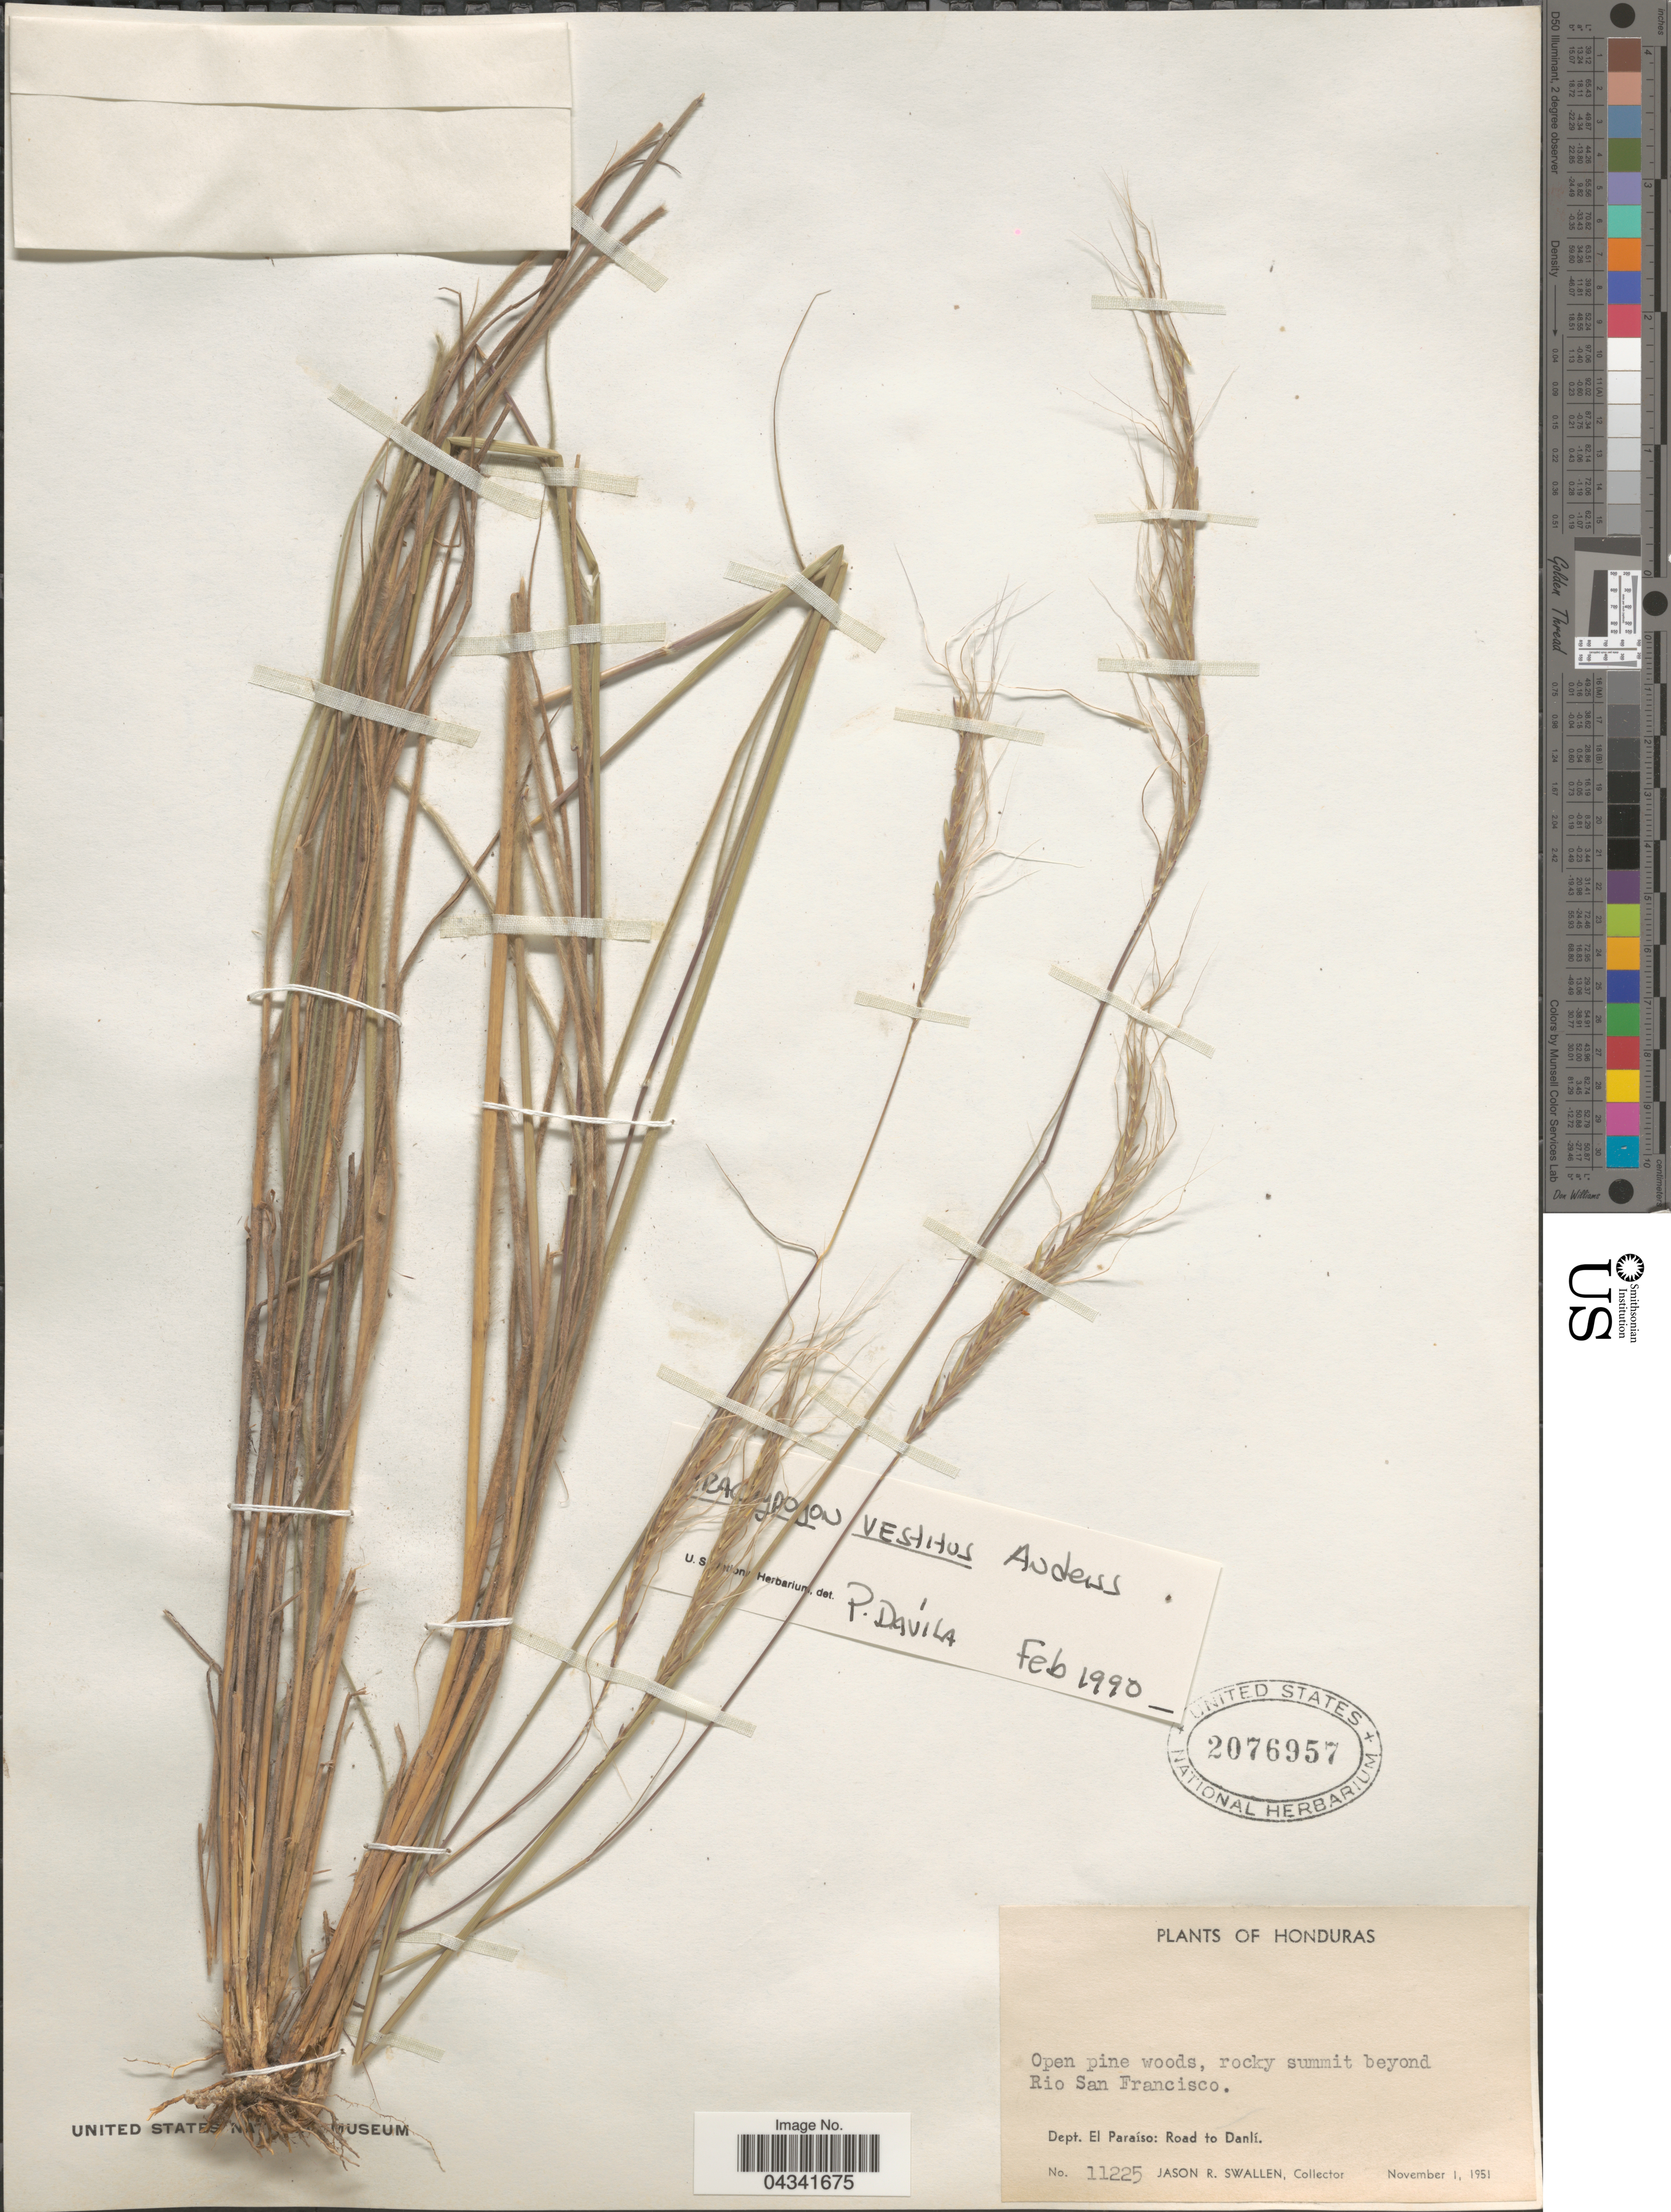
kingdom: Plantae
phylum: Tracheophyta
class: Liliopsida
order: Poales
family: Poaceae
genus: Trachypogon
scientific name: Trachypogon vestitus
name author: L. Andersson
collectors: J. R. Swallen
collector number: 11225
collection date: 1951-11-01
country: Honduras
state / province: El Paraiso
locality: Open pine woods, rocky summit beyond Rio San Francisco. Dept. El Paraíso: Road to Danlí.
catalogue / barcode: US 2076957